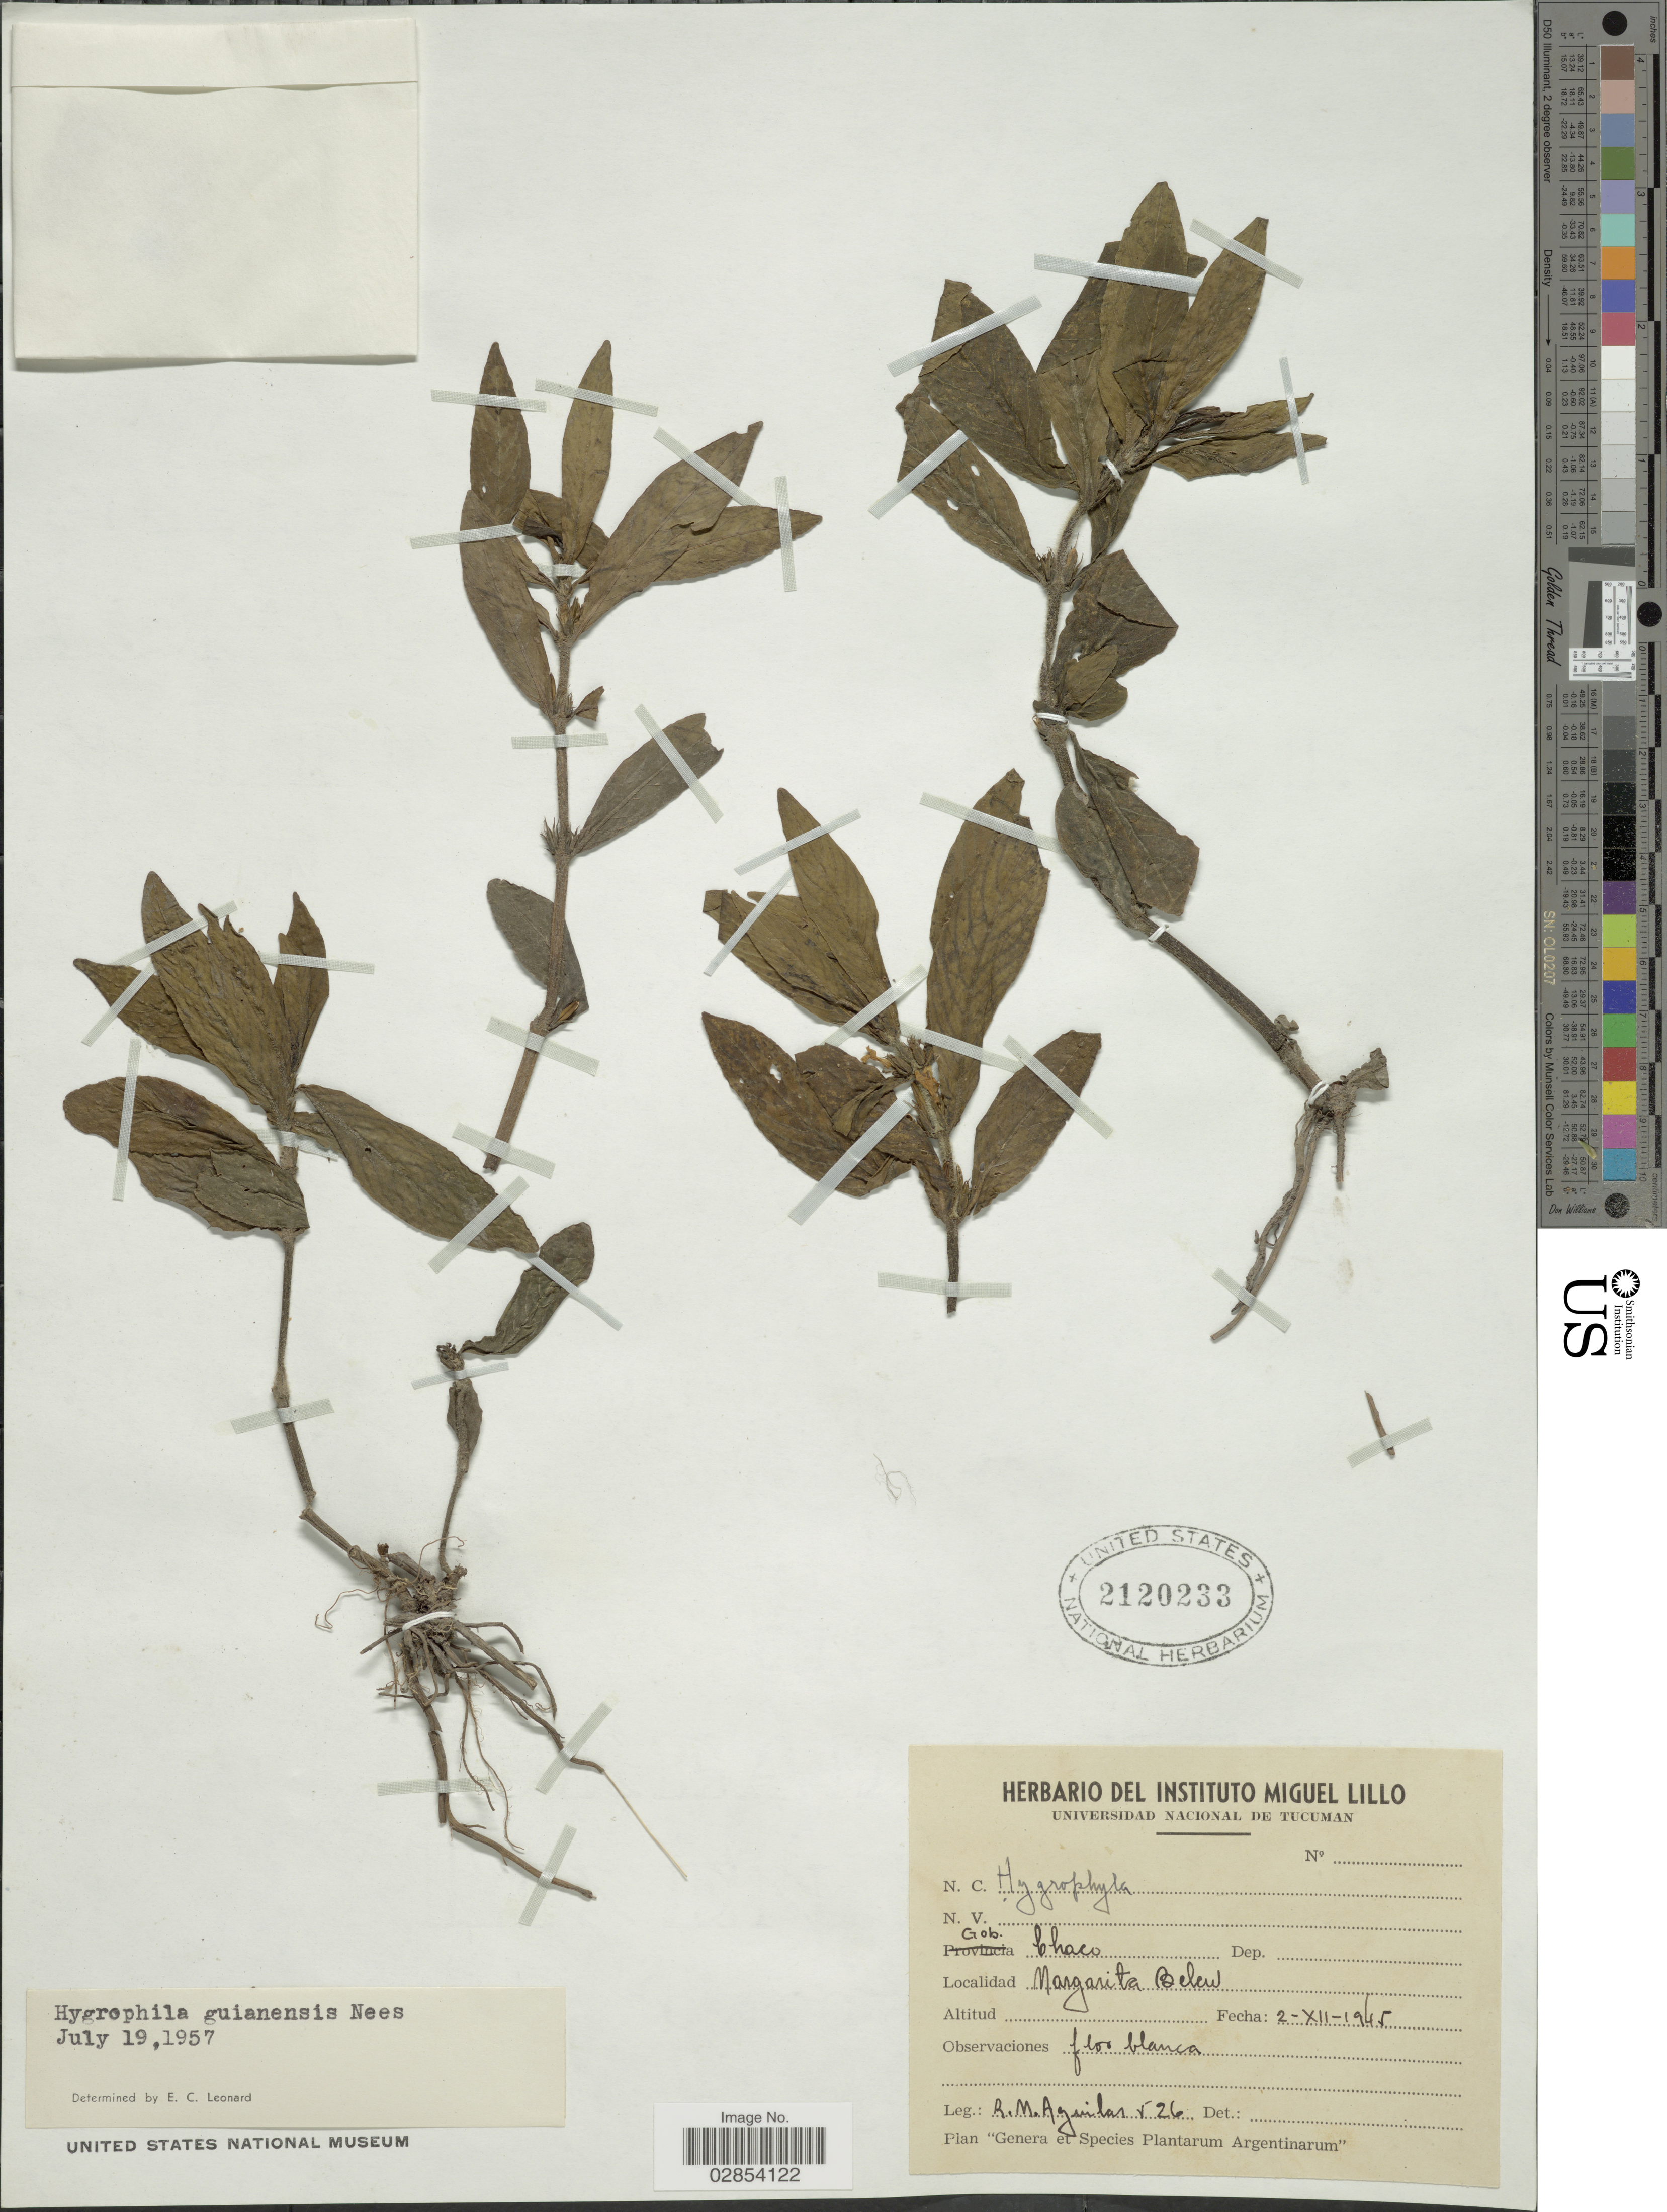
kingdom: Plantae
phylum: Tracheophyta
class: Magnoliopsida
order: Lamiales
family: Acanthaceae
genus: Hygrophila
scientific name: Hygrophila costata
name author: Nees & T. Nees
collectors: R. Aguilar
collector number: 526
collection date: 1945-12-02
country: Argentina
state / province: Chaco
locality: Gob. Chaco, Margarita Belén.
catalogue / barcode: US 2120233